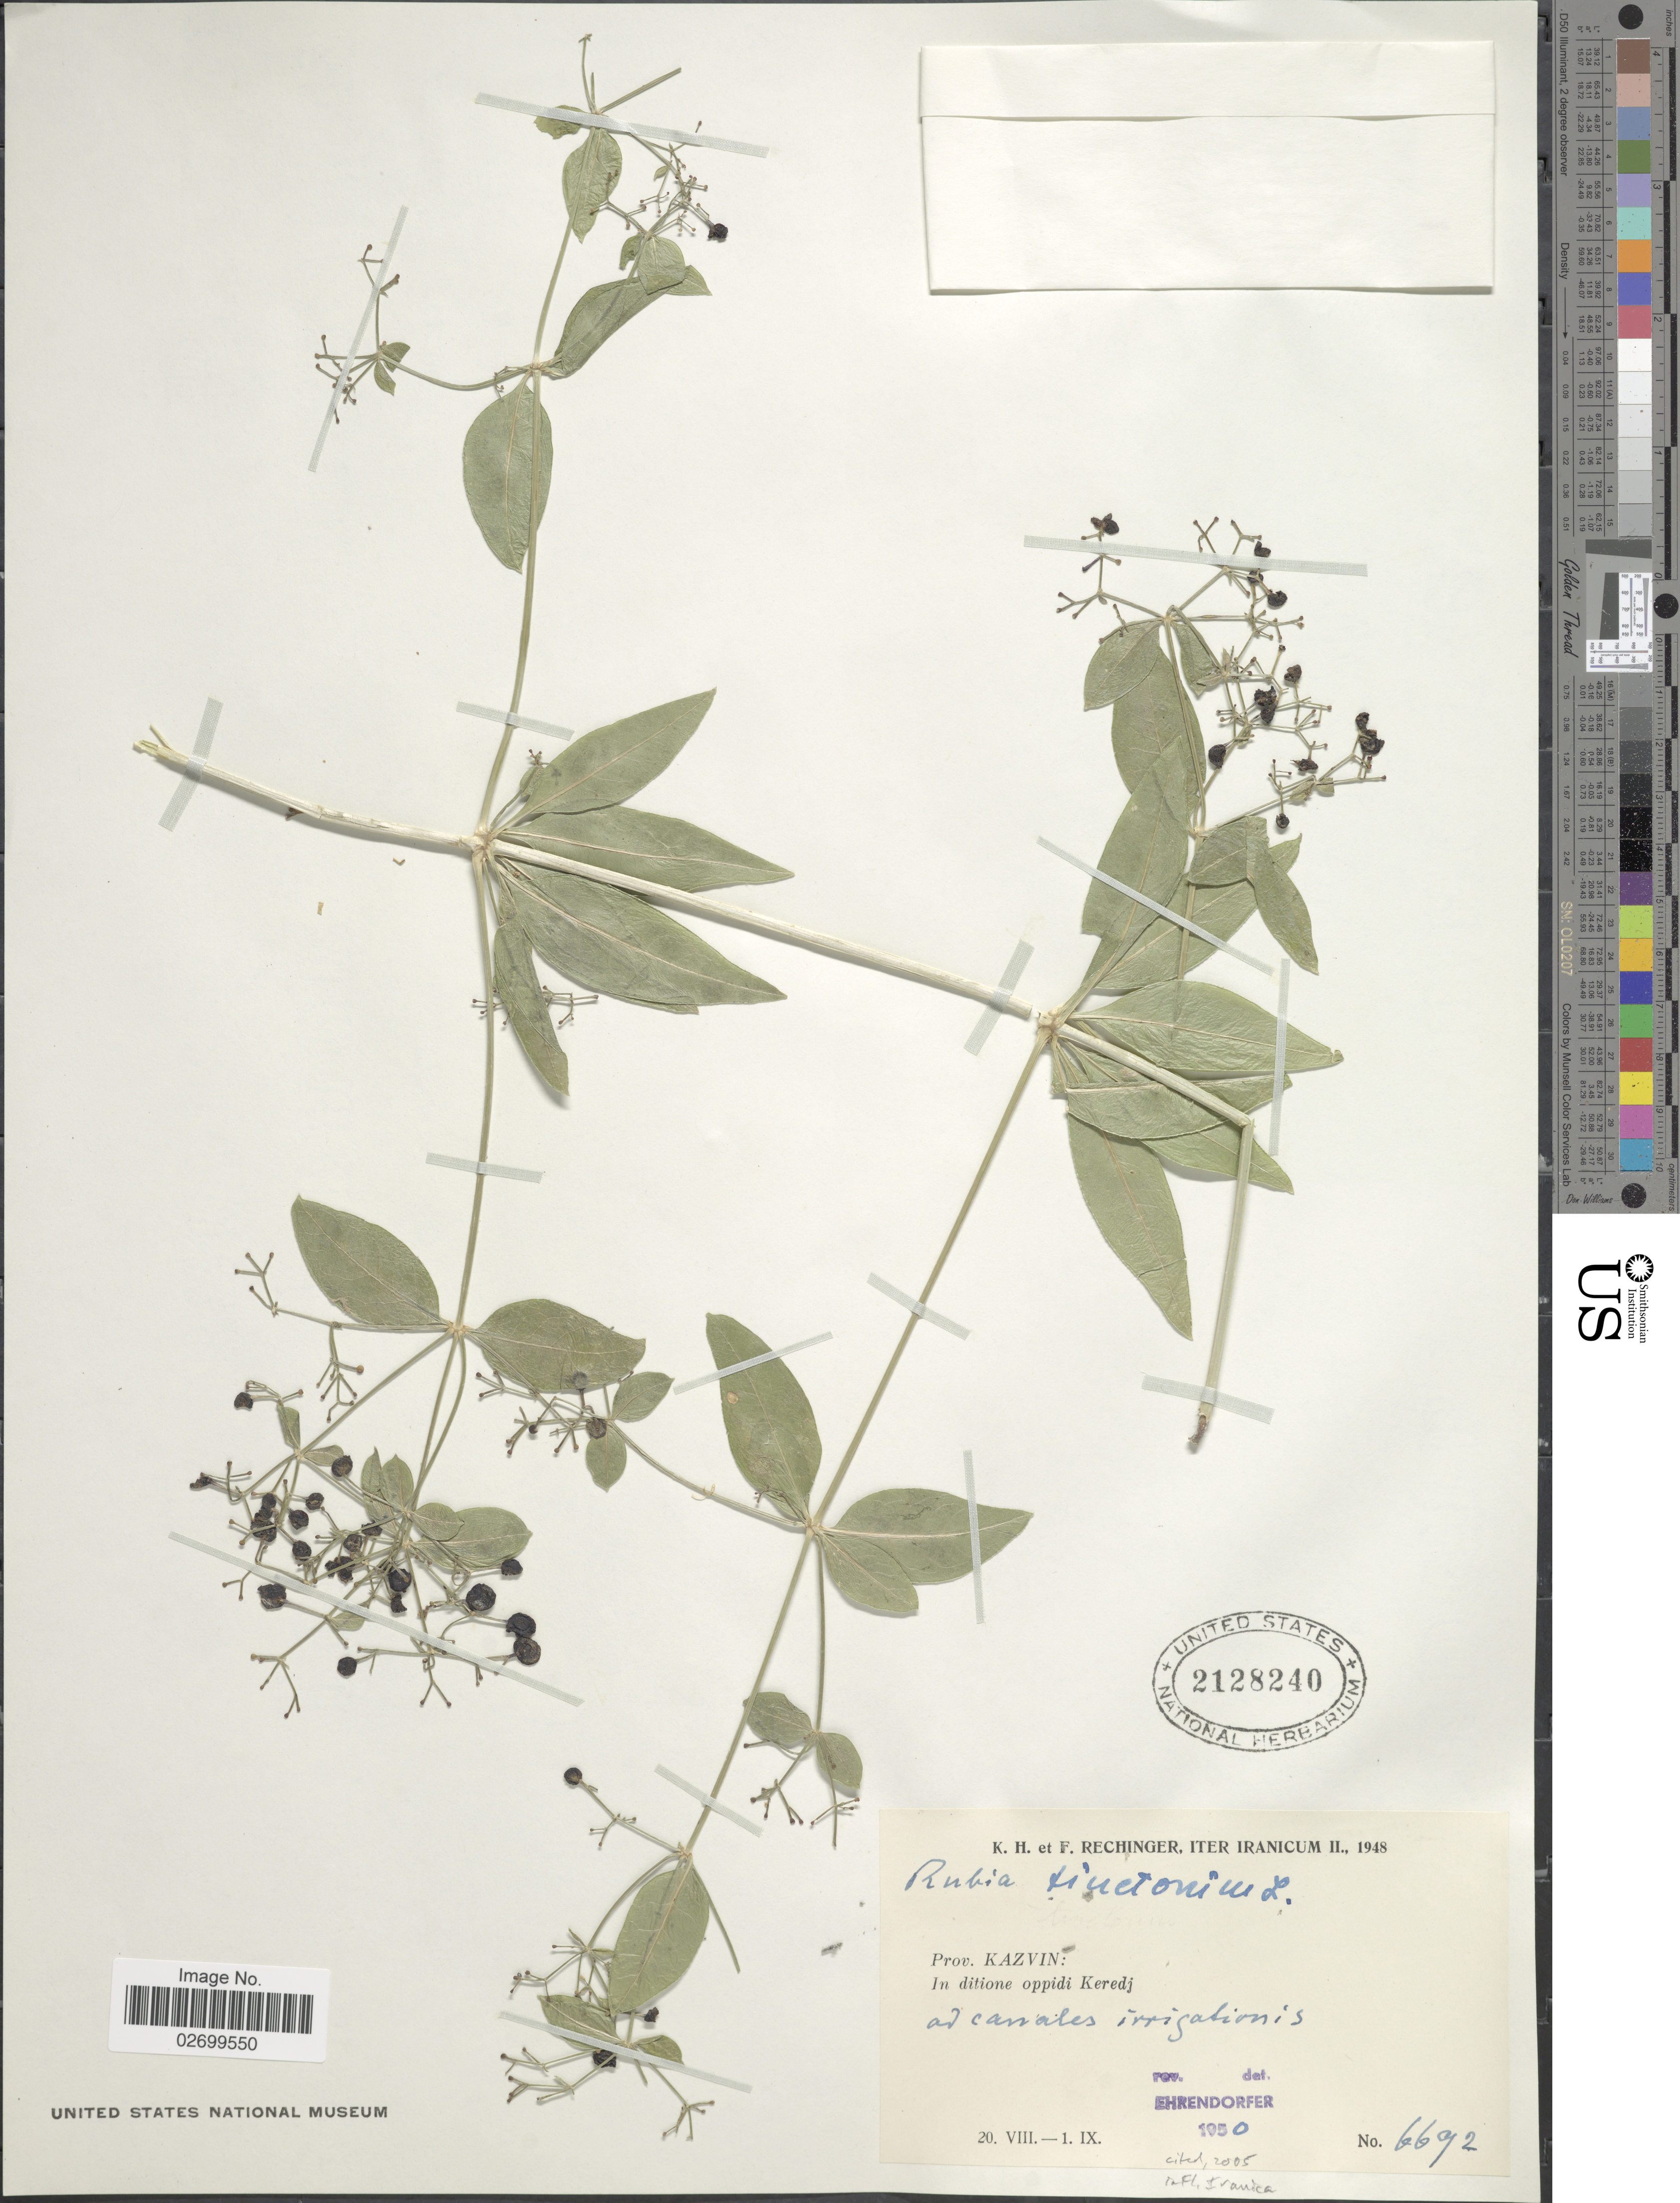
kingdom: Plantae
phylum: Tracheophyta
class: Magnoliopsida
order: Gentianales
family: Rubiaceae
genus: Rubia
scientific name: Rubia tinctorum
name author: L.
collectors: K. H. Rechinger & F. Rechinger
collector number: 6692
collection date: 1948-08-20/1948-09-01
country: Iran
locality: Iter Iranicum II, Prov. Kazvin: In ditione oppidi Keredj.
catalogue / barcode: US 2128240